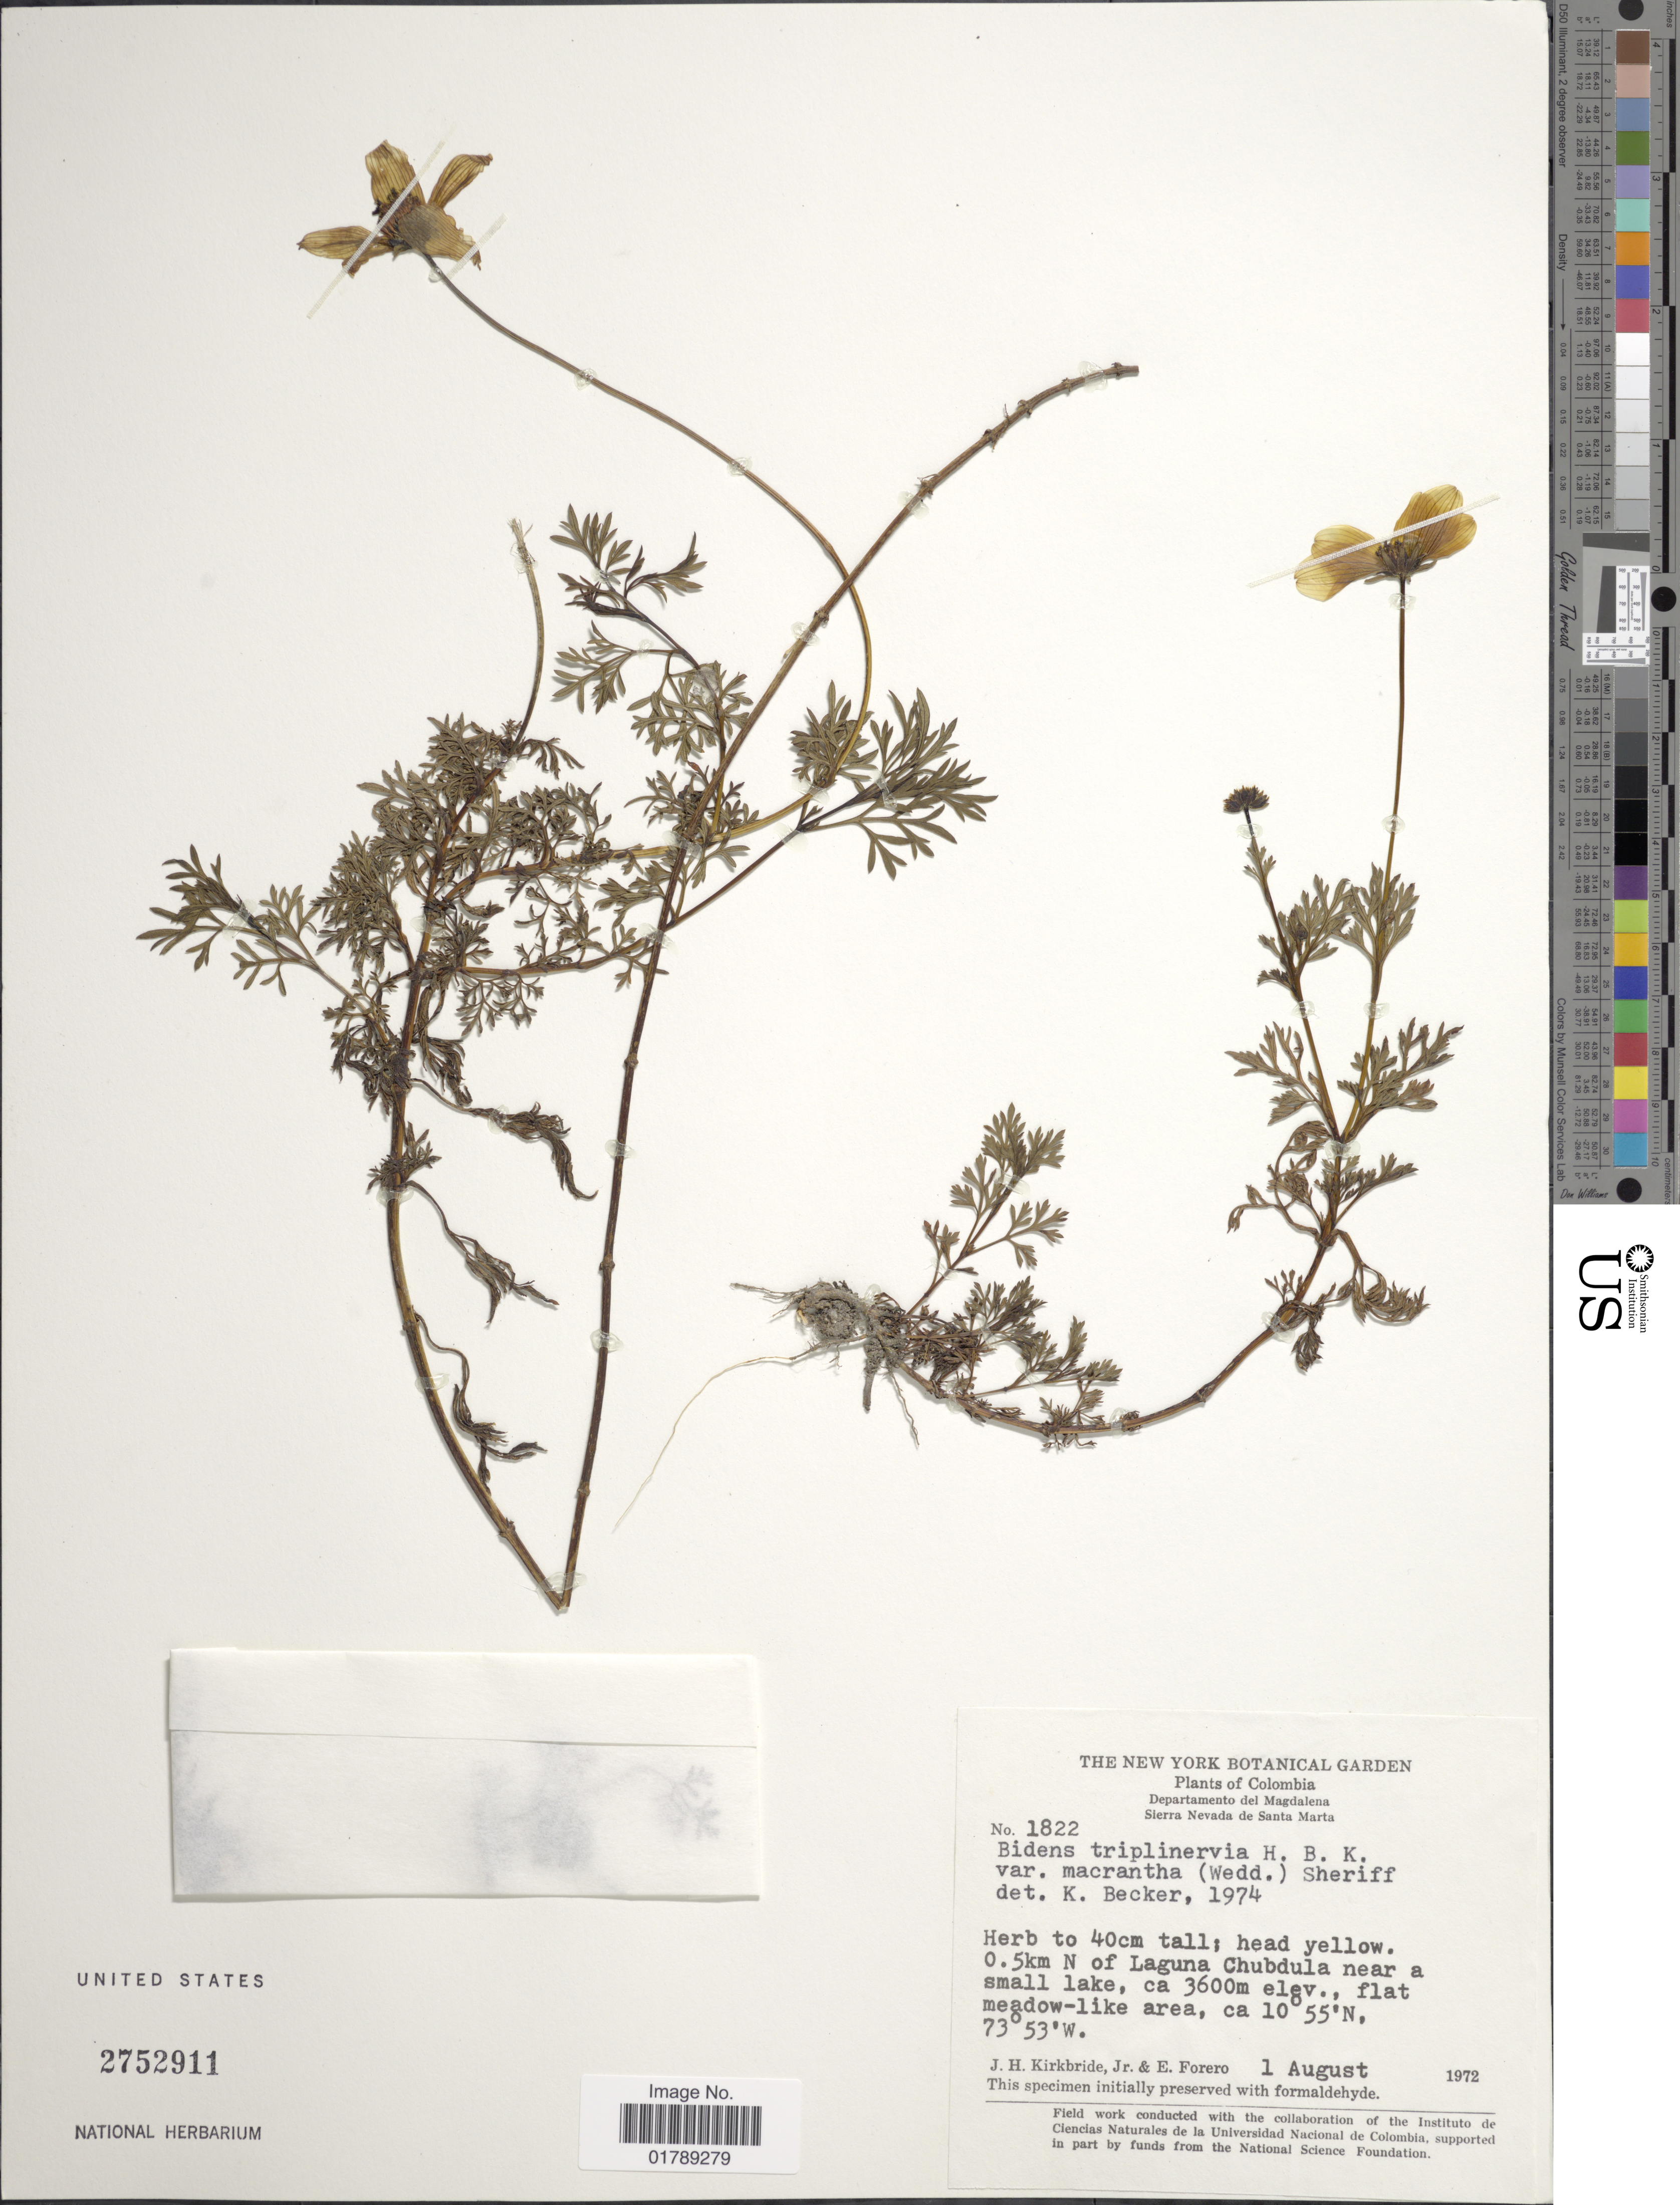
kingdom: Plantae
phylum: Tracheophyta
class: Magnoliopsida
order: Asterales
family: Asteraceae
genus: Bidens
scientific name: Bidens triplinervia var. macrantha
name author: (Wedd.) Sherff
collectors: J. H. Kirkbride & E. Forero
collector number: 1822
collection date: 1972-08-01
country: Colombia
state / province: Magdalena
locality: Sierra Nevada de Santa Marta. 0.5km N of Laguna Chubdula near a small lake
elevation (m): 3600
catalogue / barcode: US 2752911